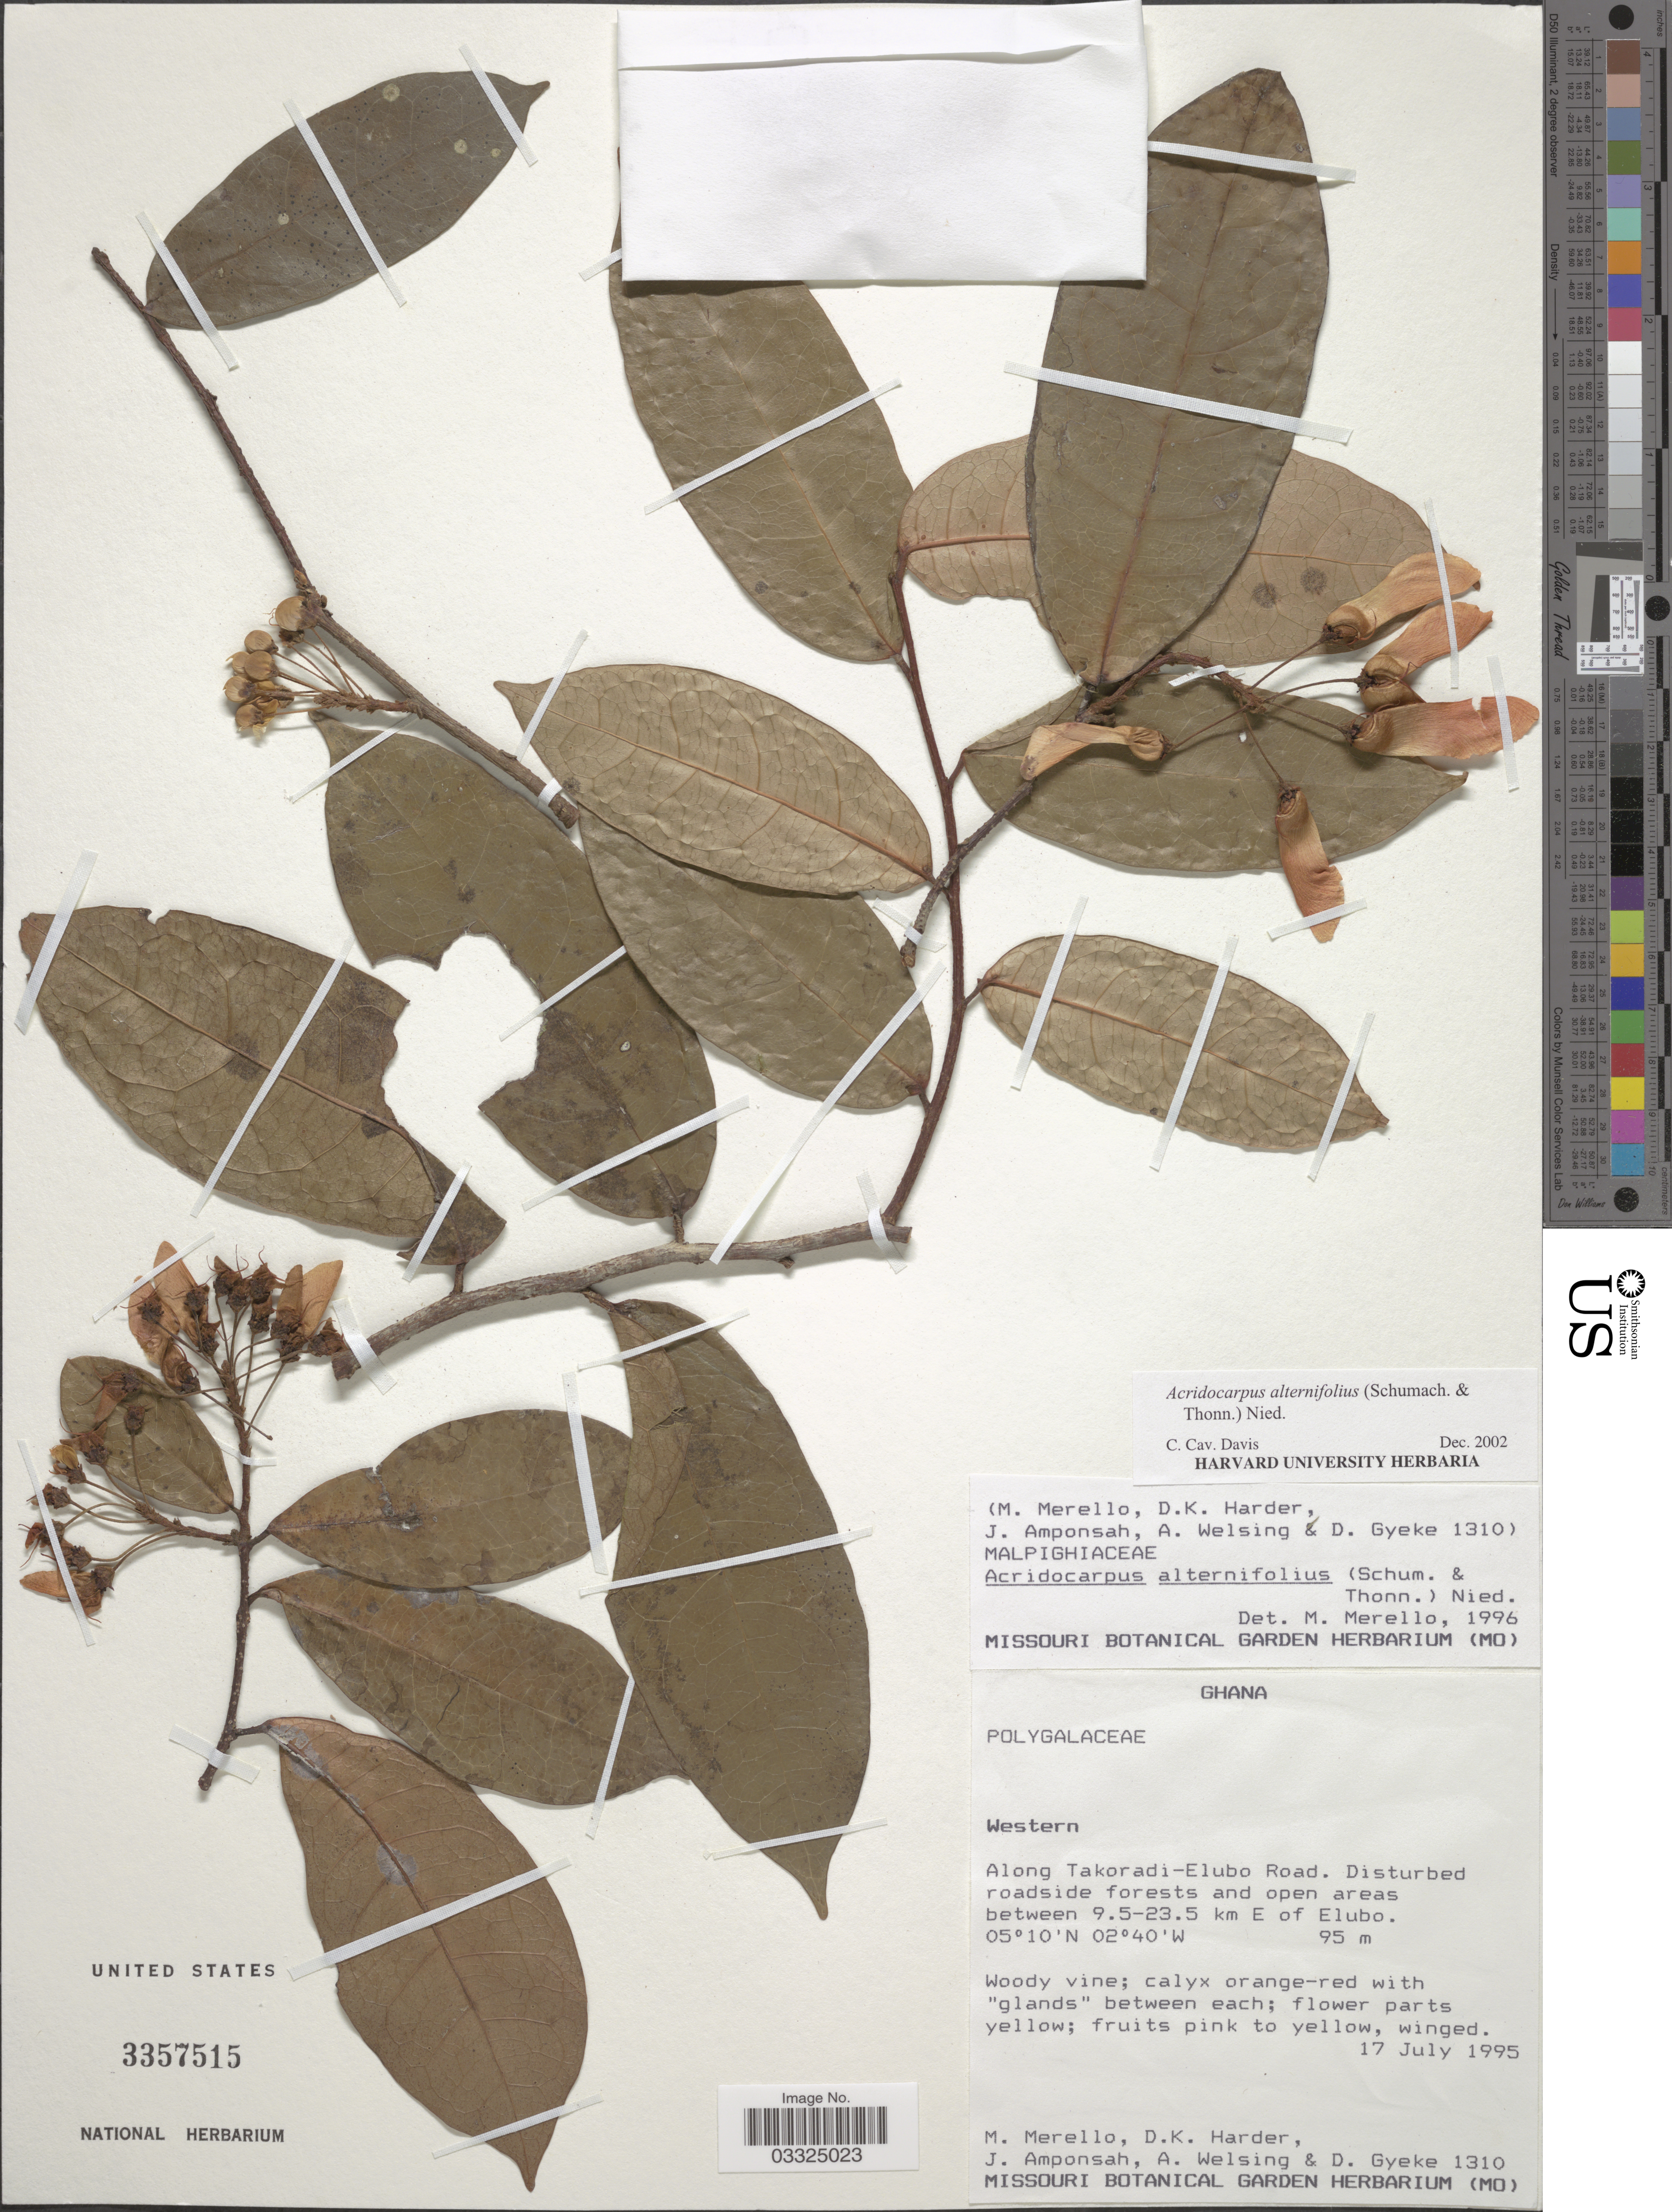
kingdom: Plantae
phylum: Tracheophyta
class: Magnoliopsida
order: Malpighiales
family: Malpighiaceae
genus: Acridocarpus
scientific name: Acridocarpus alternifolius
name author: (Thonn. ex Schum.) Nied.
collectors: M. Merello, D. Harder, J. Amponsah, A. Welsing & D. Gyeke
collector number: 1310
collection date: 1995-07-17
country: Ghana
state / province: Western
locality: Along Takoradi-Elubi Road. Disturbed roadside forests and open areas between 9.5-23.5 km E of Elubo.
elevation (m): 95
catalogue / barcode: US 3357515